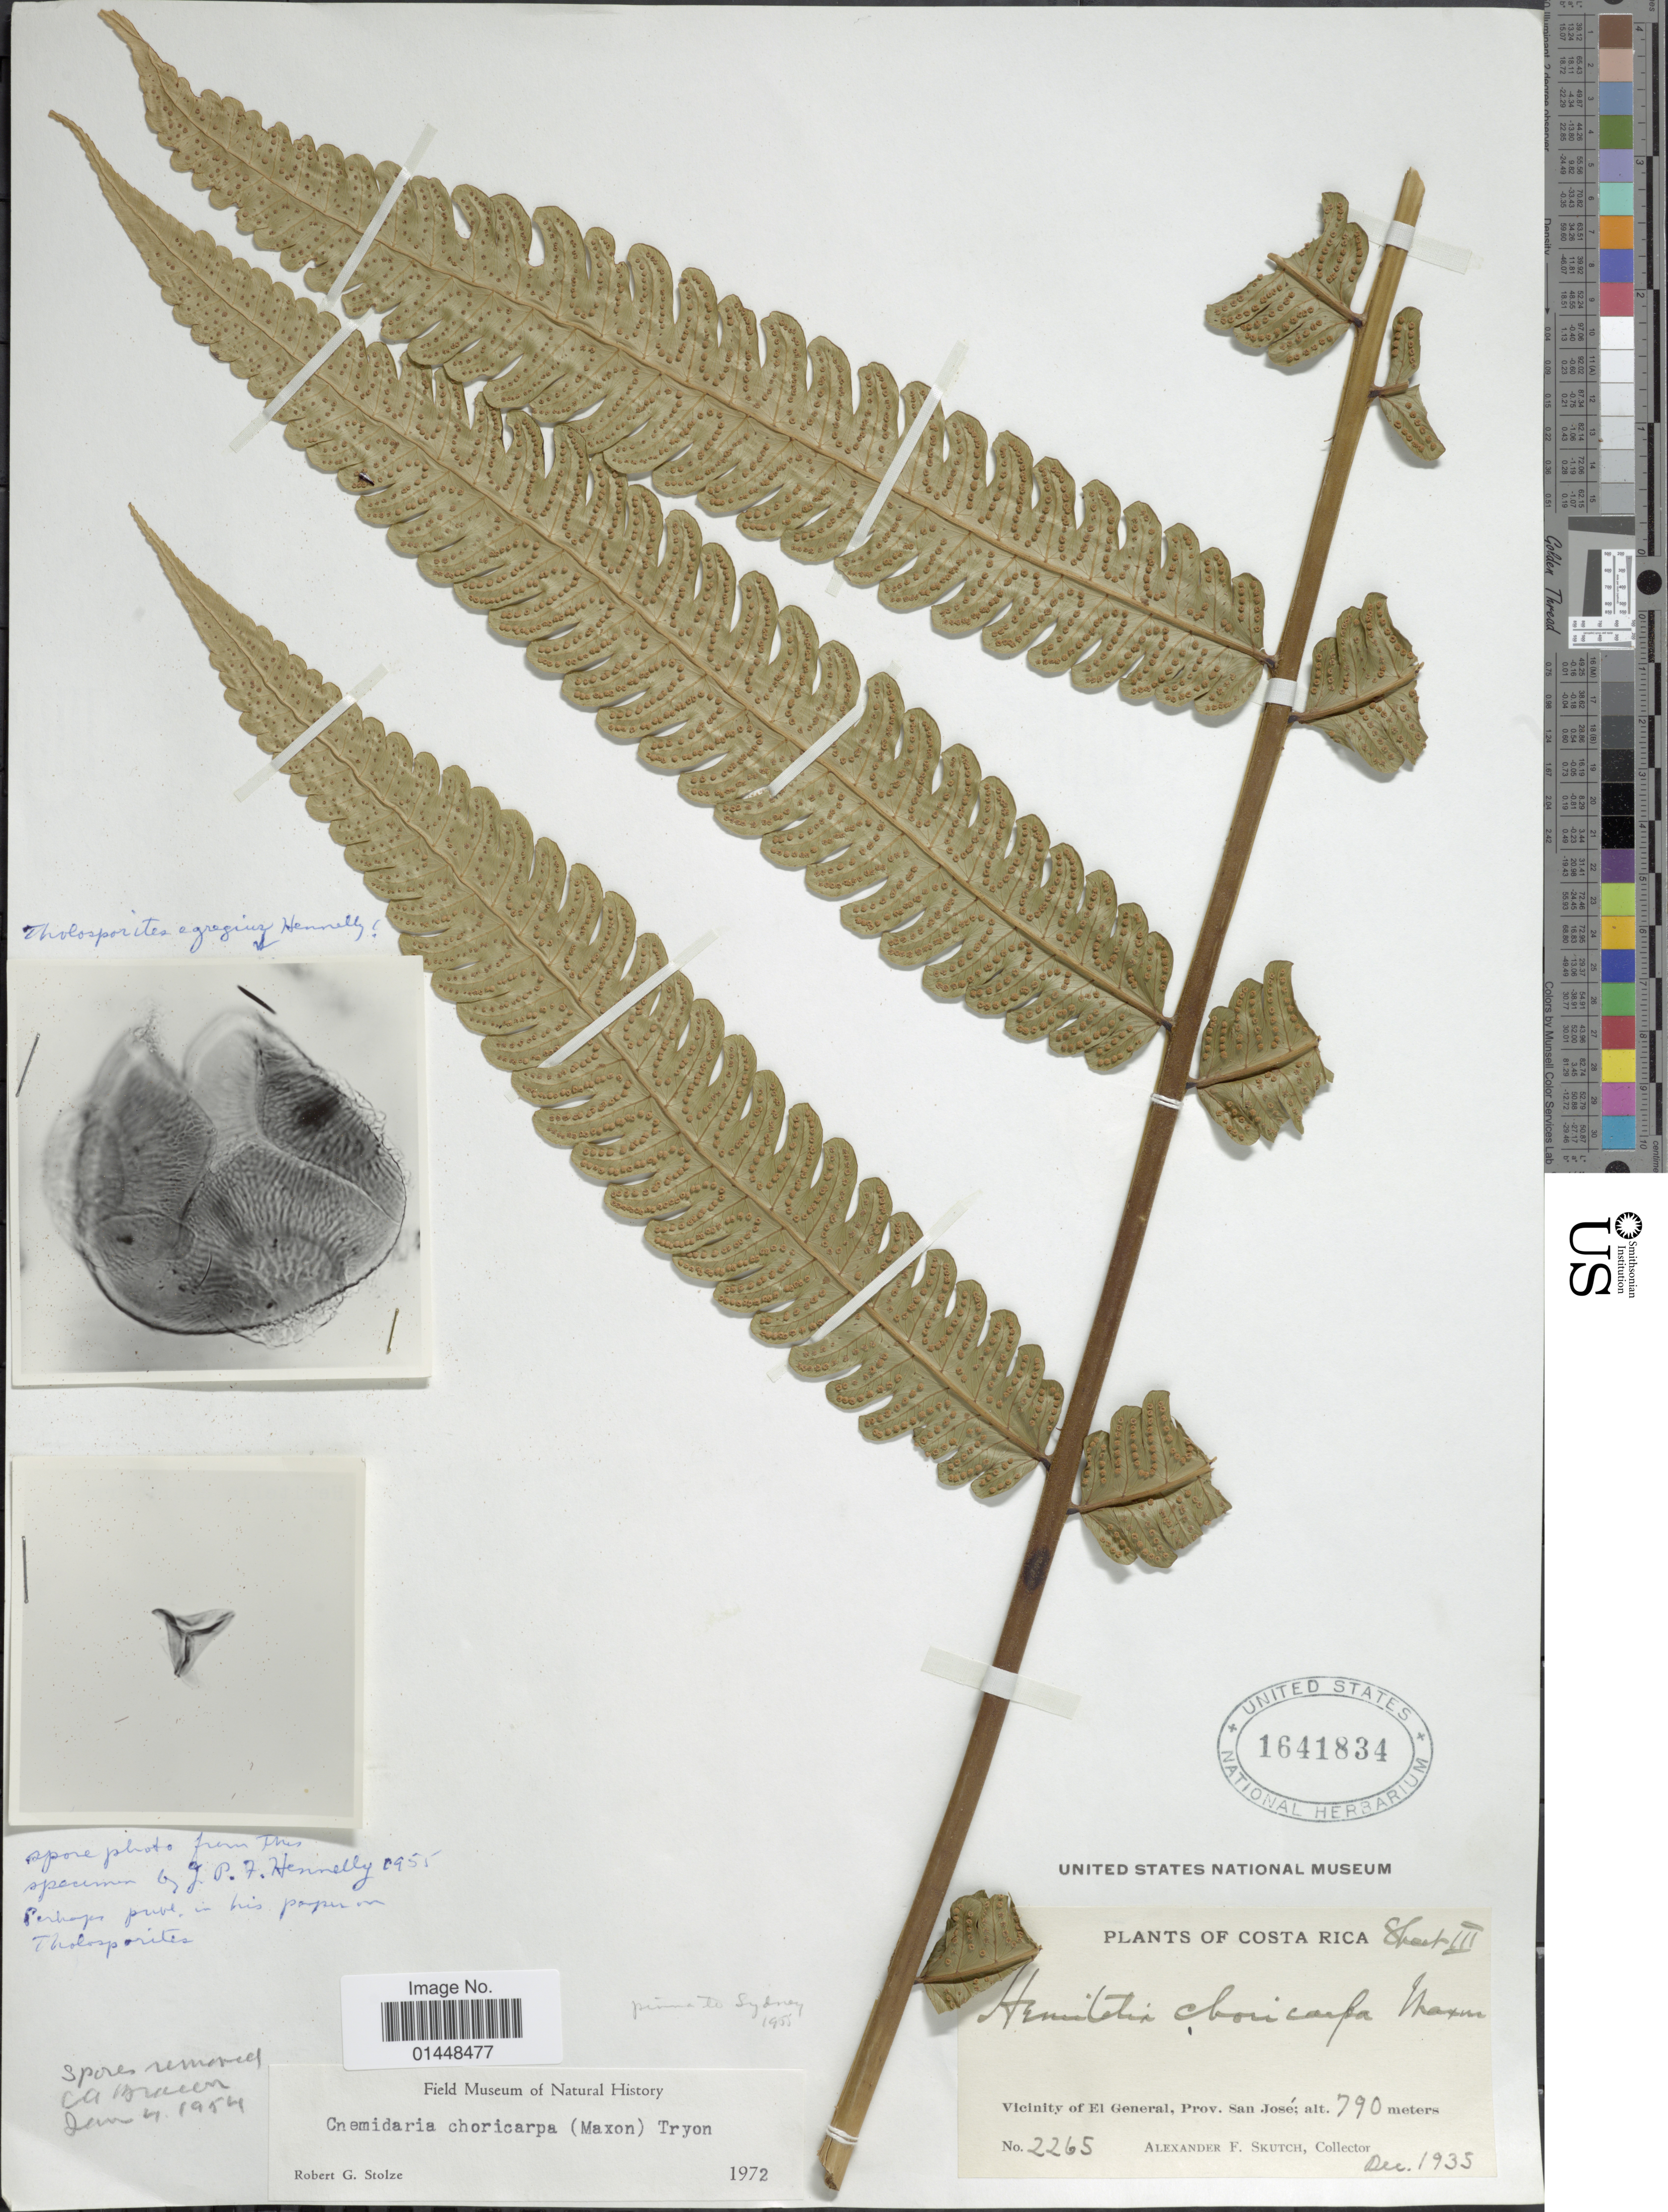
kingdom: Plantae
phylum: Tracheophyta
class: Polypodiopsida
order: Cyatheales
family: Cyatheaceae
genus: Cyathea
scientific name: Cyathea choricarpa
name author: (Maxon) Domin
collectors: A. F. Skutch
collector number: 2265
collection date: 1935-12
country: Costa Rica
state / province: San José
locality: Vicinity of El General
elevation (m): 790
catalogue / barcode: US 1641834